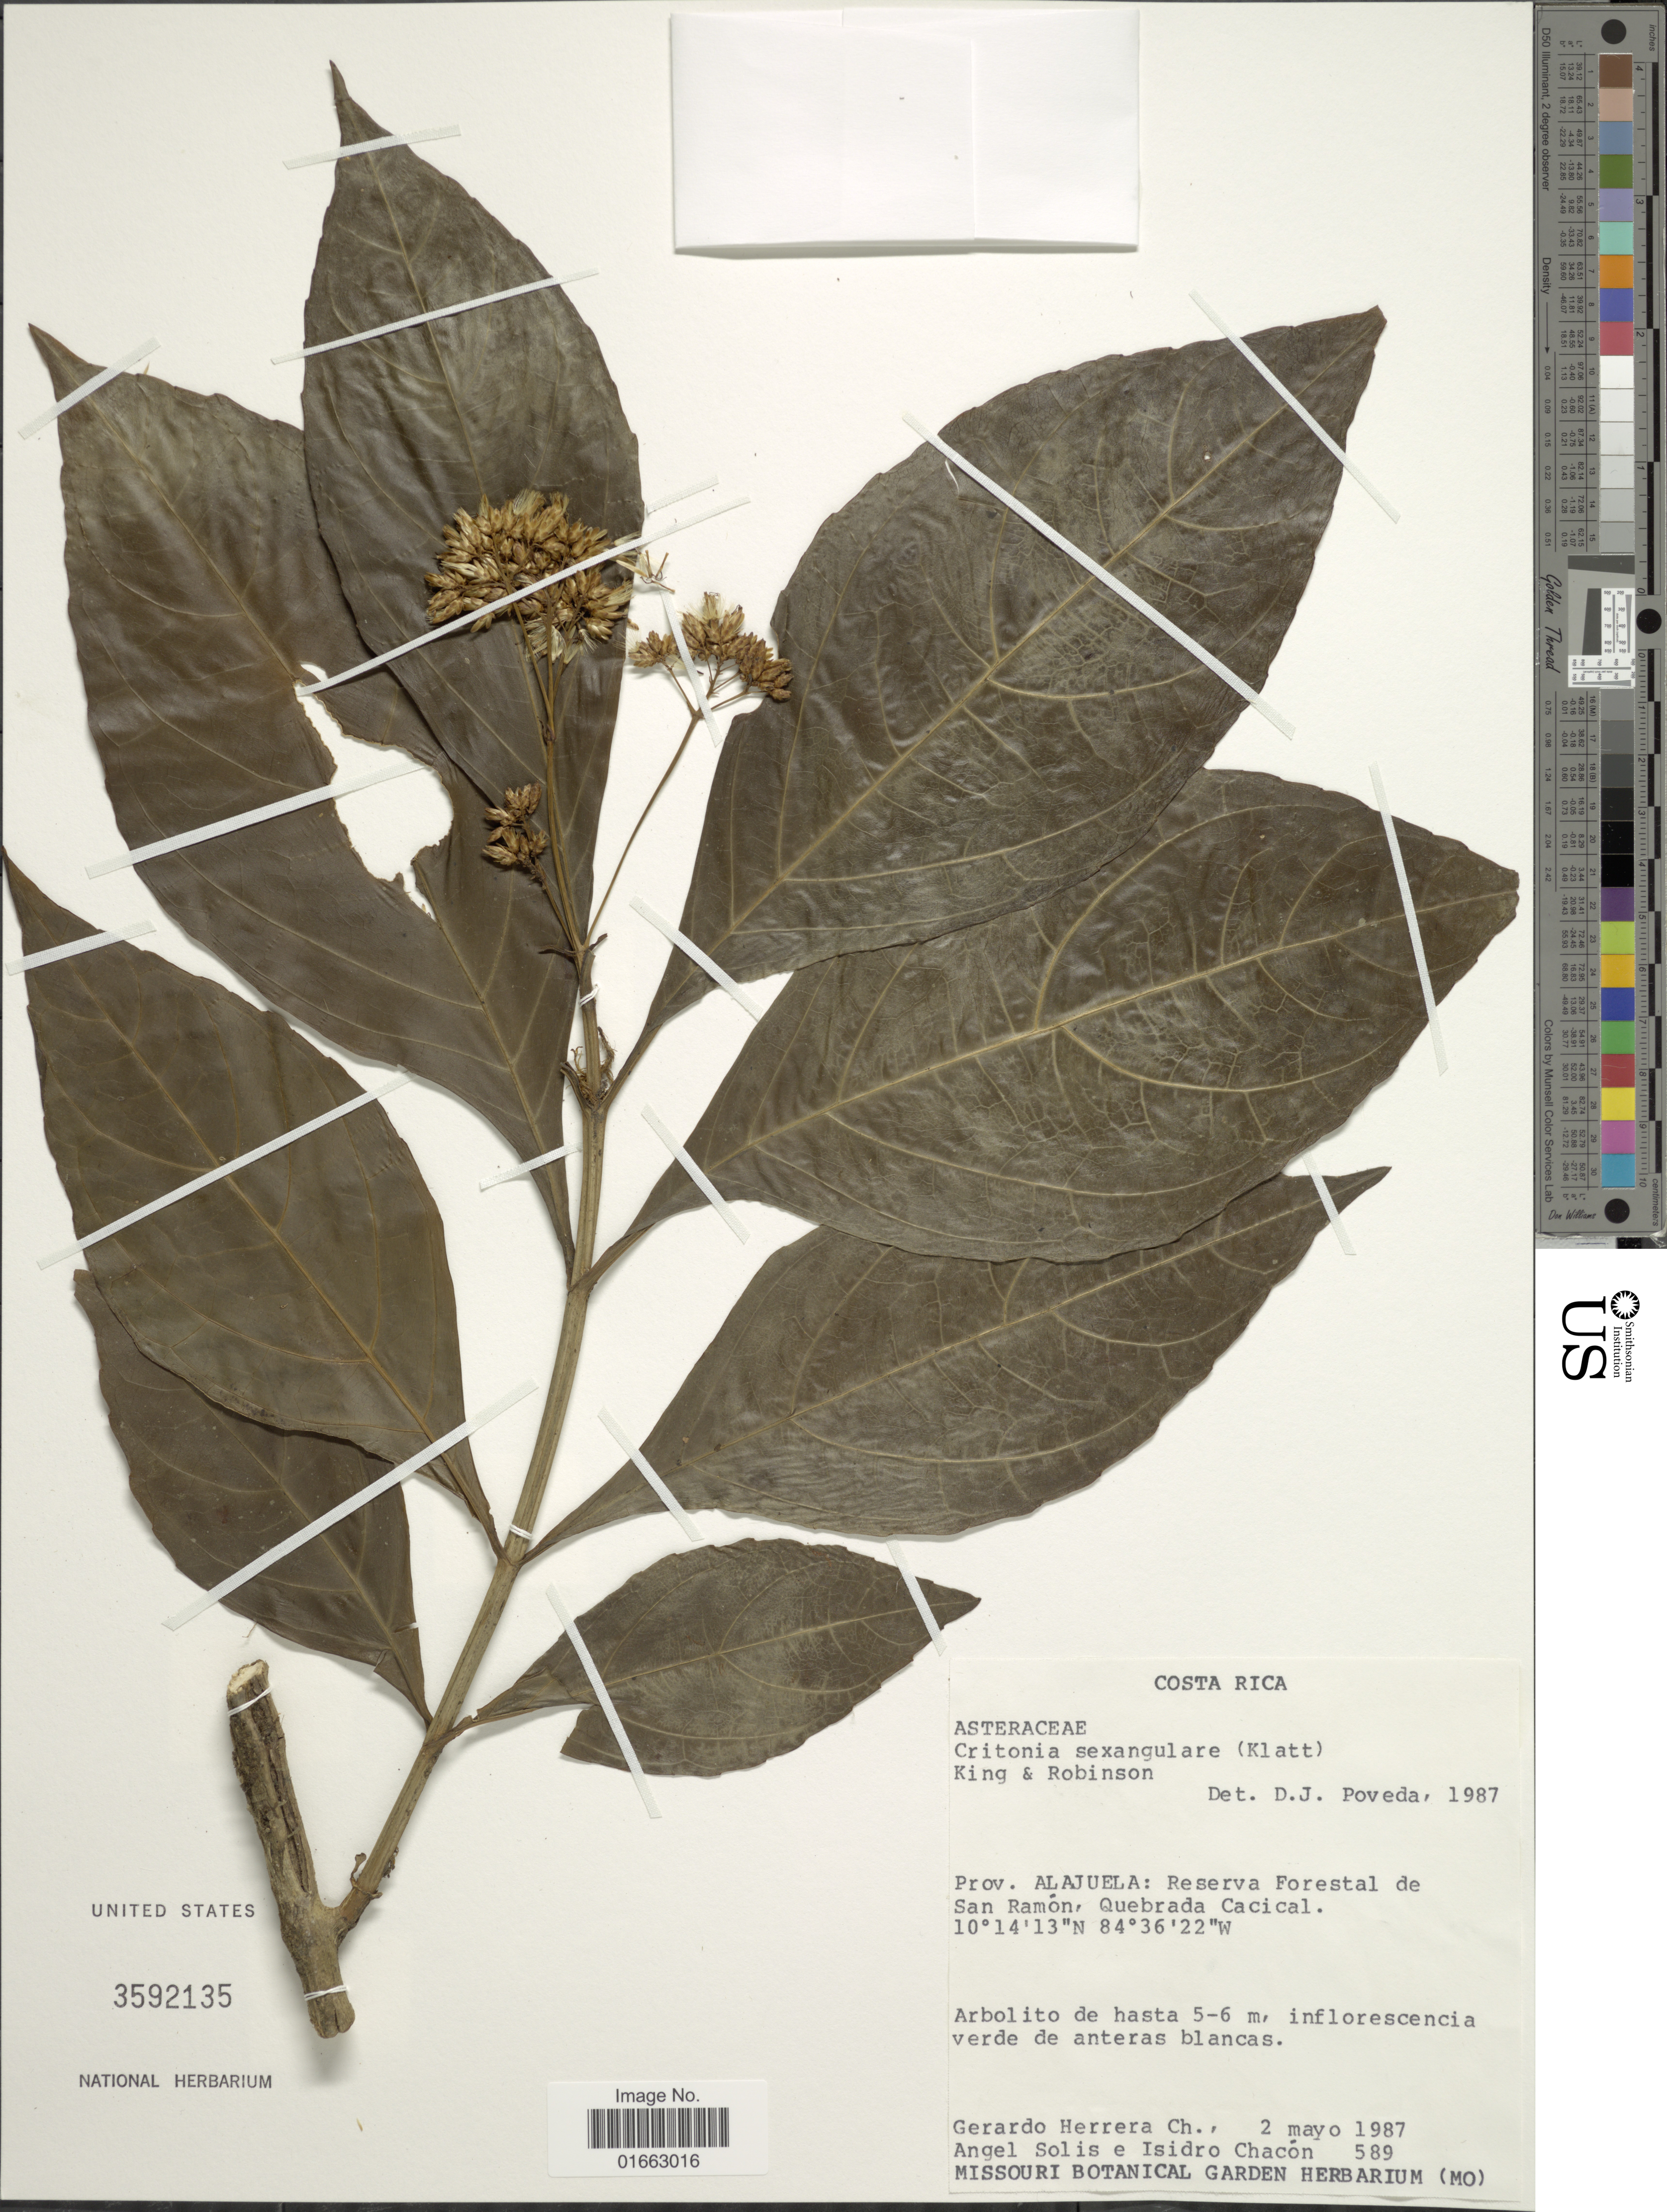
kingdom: Plantae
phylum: Tracheophyta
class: Magnoliopsida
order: Asterales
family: Asteraceae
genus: Critonia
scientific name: Critonia sexangularis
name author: (Klatt) R.M. King & H. Rob.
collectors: G. Herrera Ch., A. Solis & I. Chacón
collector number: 589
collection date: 1987-05-02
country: Costa Rica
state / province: Alajuela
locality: Reserva Forestal de San Ramón, quebrada Cacical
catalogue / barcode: US 3592135